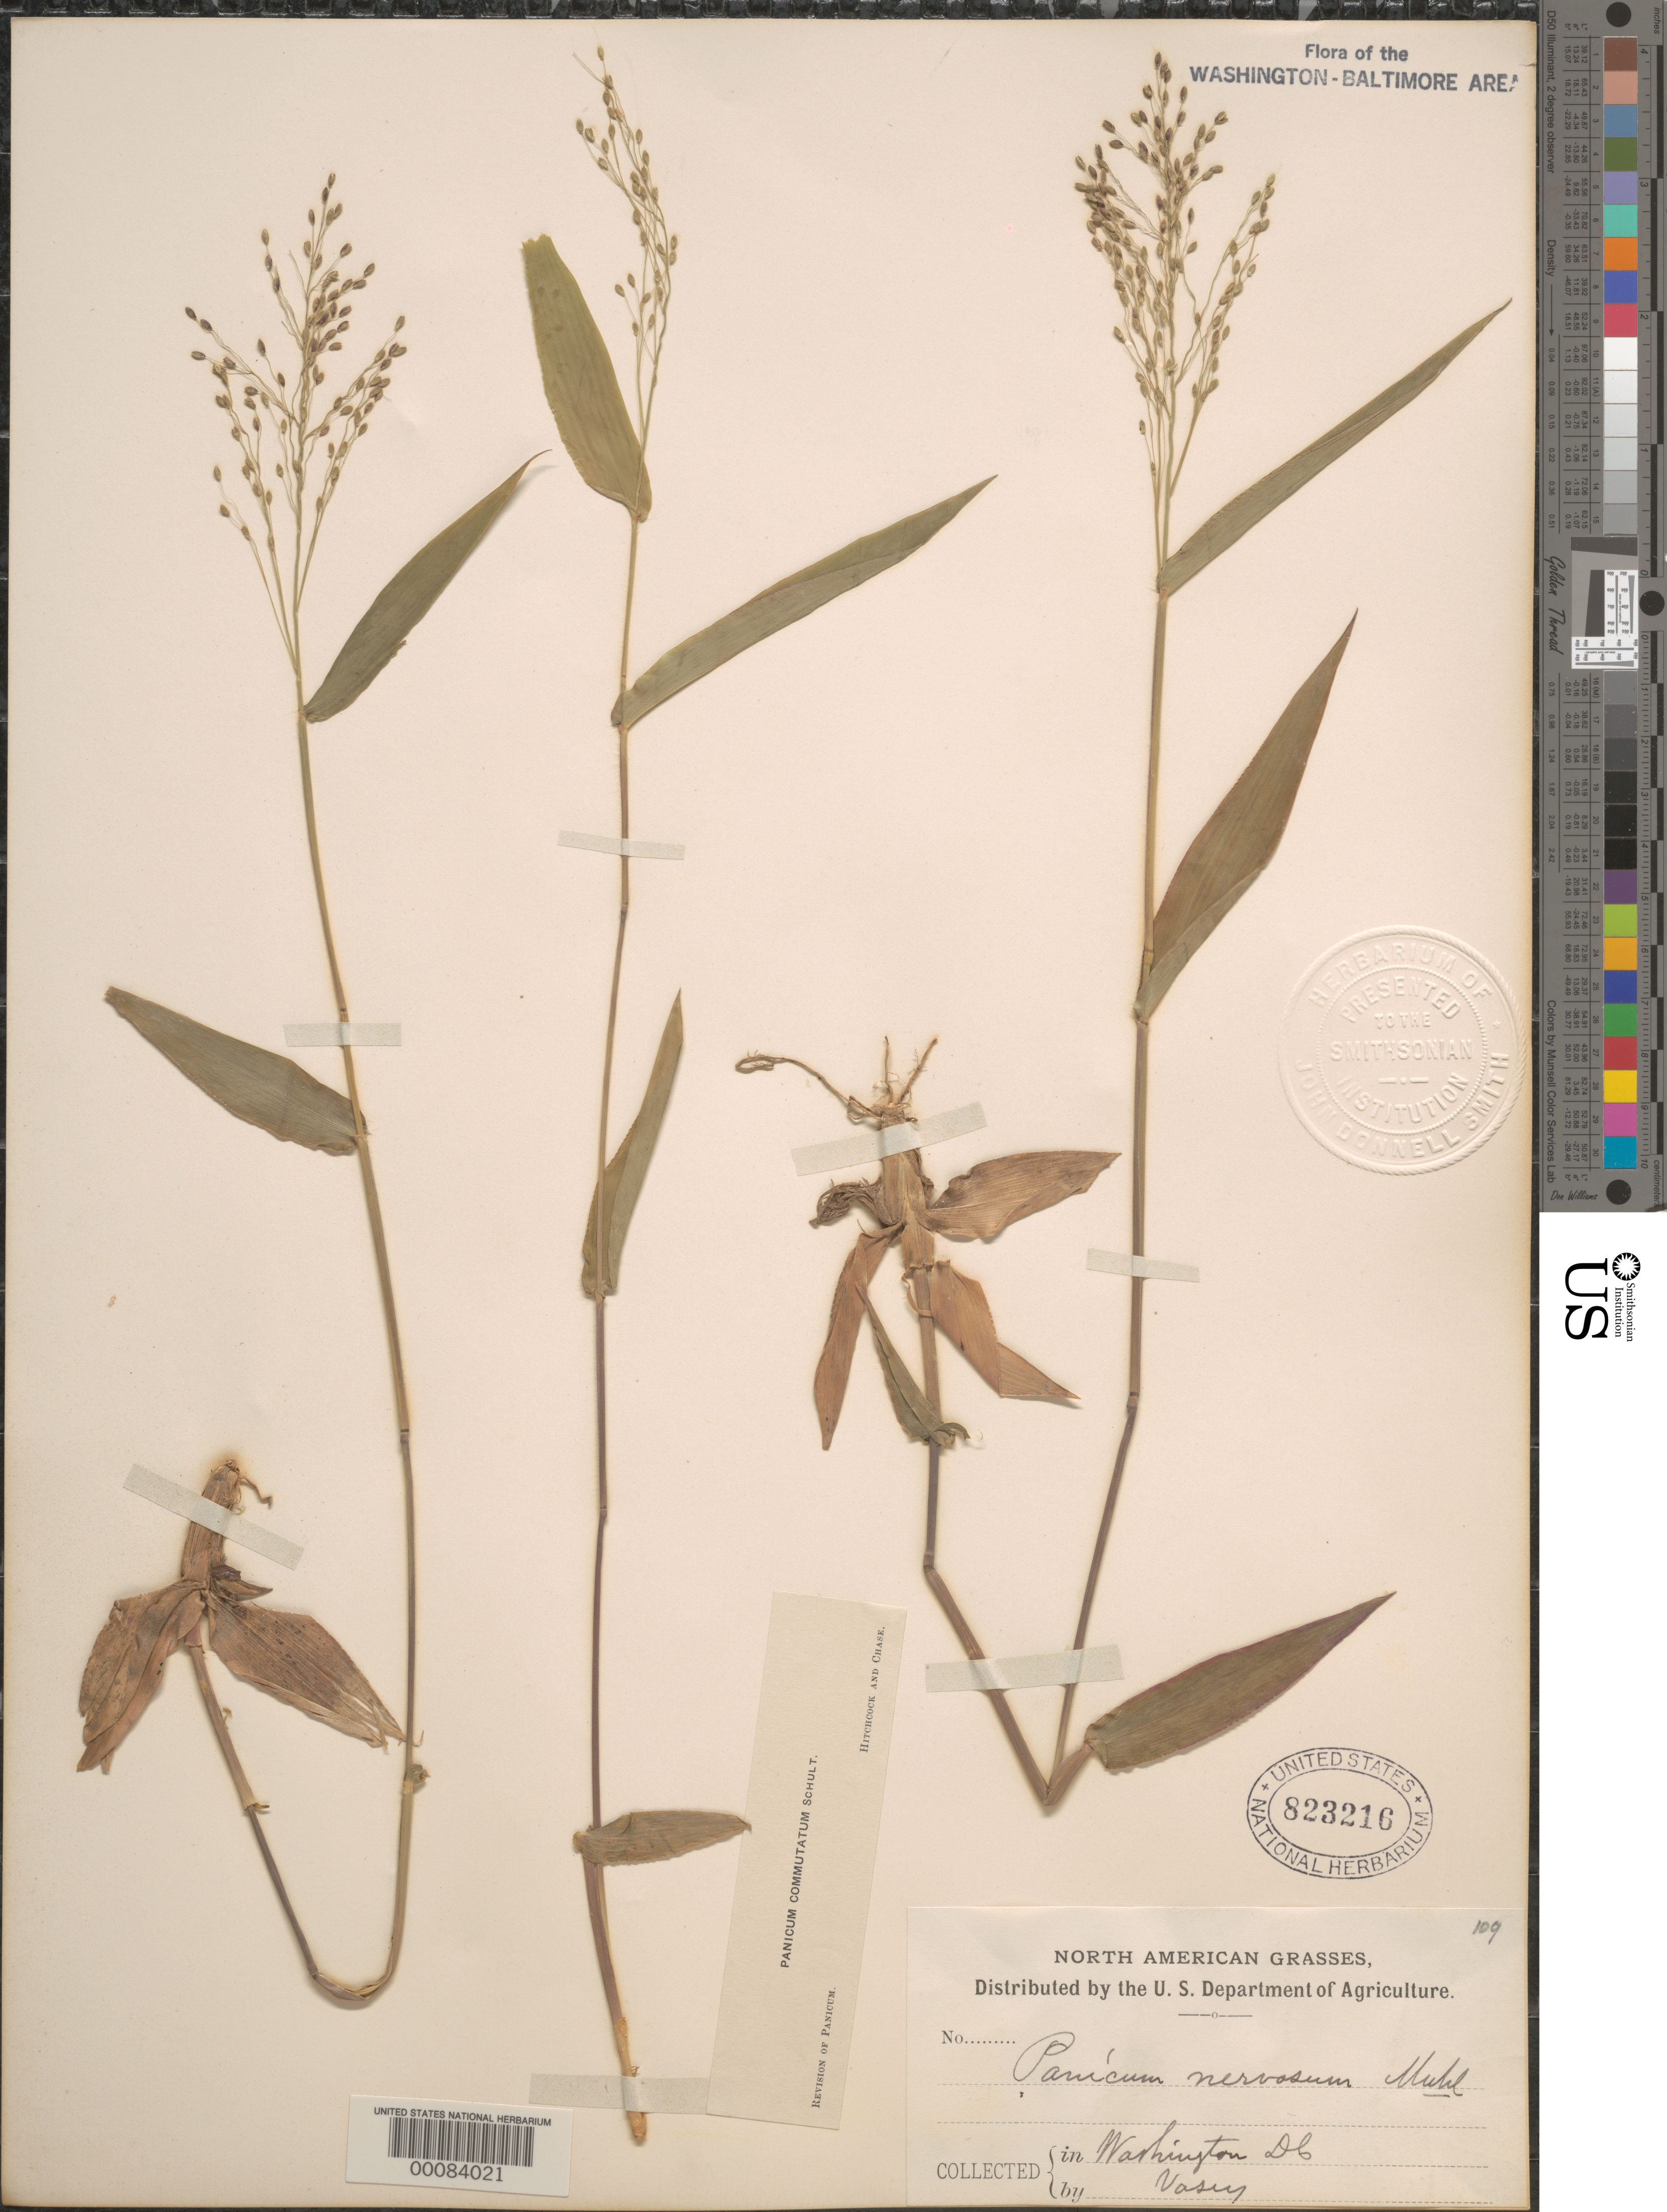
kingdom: Plantae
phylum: Tracheophyta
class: Liliopsida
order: Poales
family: Poaceae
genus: Dichanthelium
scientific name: Dichanthelium commutatum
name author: (Schult.) Gould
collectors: G. R. Vasey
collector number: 109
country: United States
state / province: District of Columbia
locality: Washington, DC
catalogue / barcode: US 823216